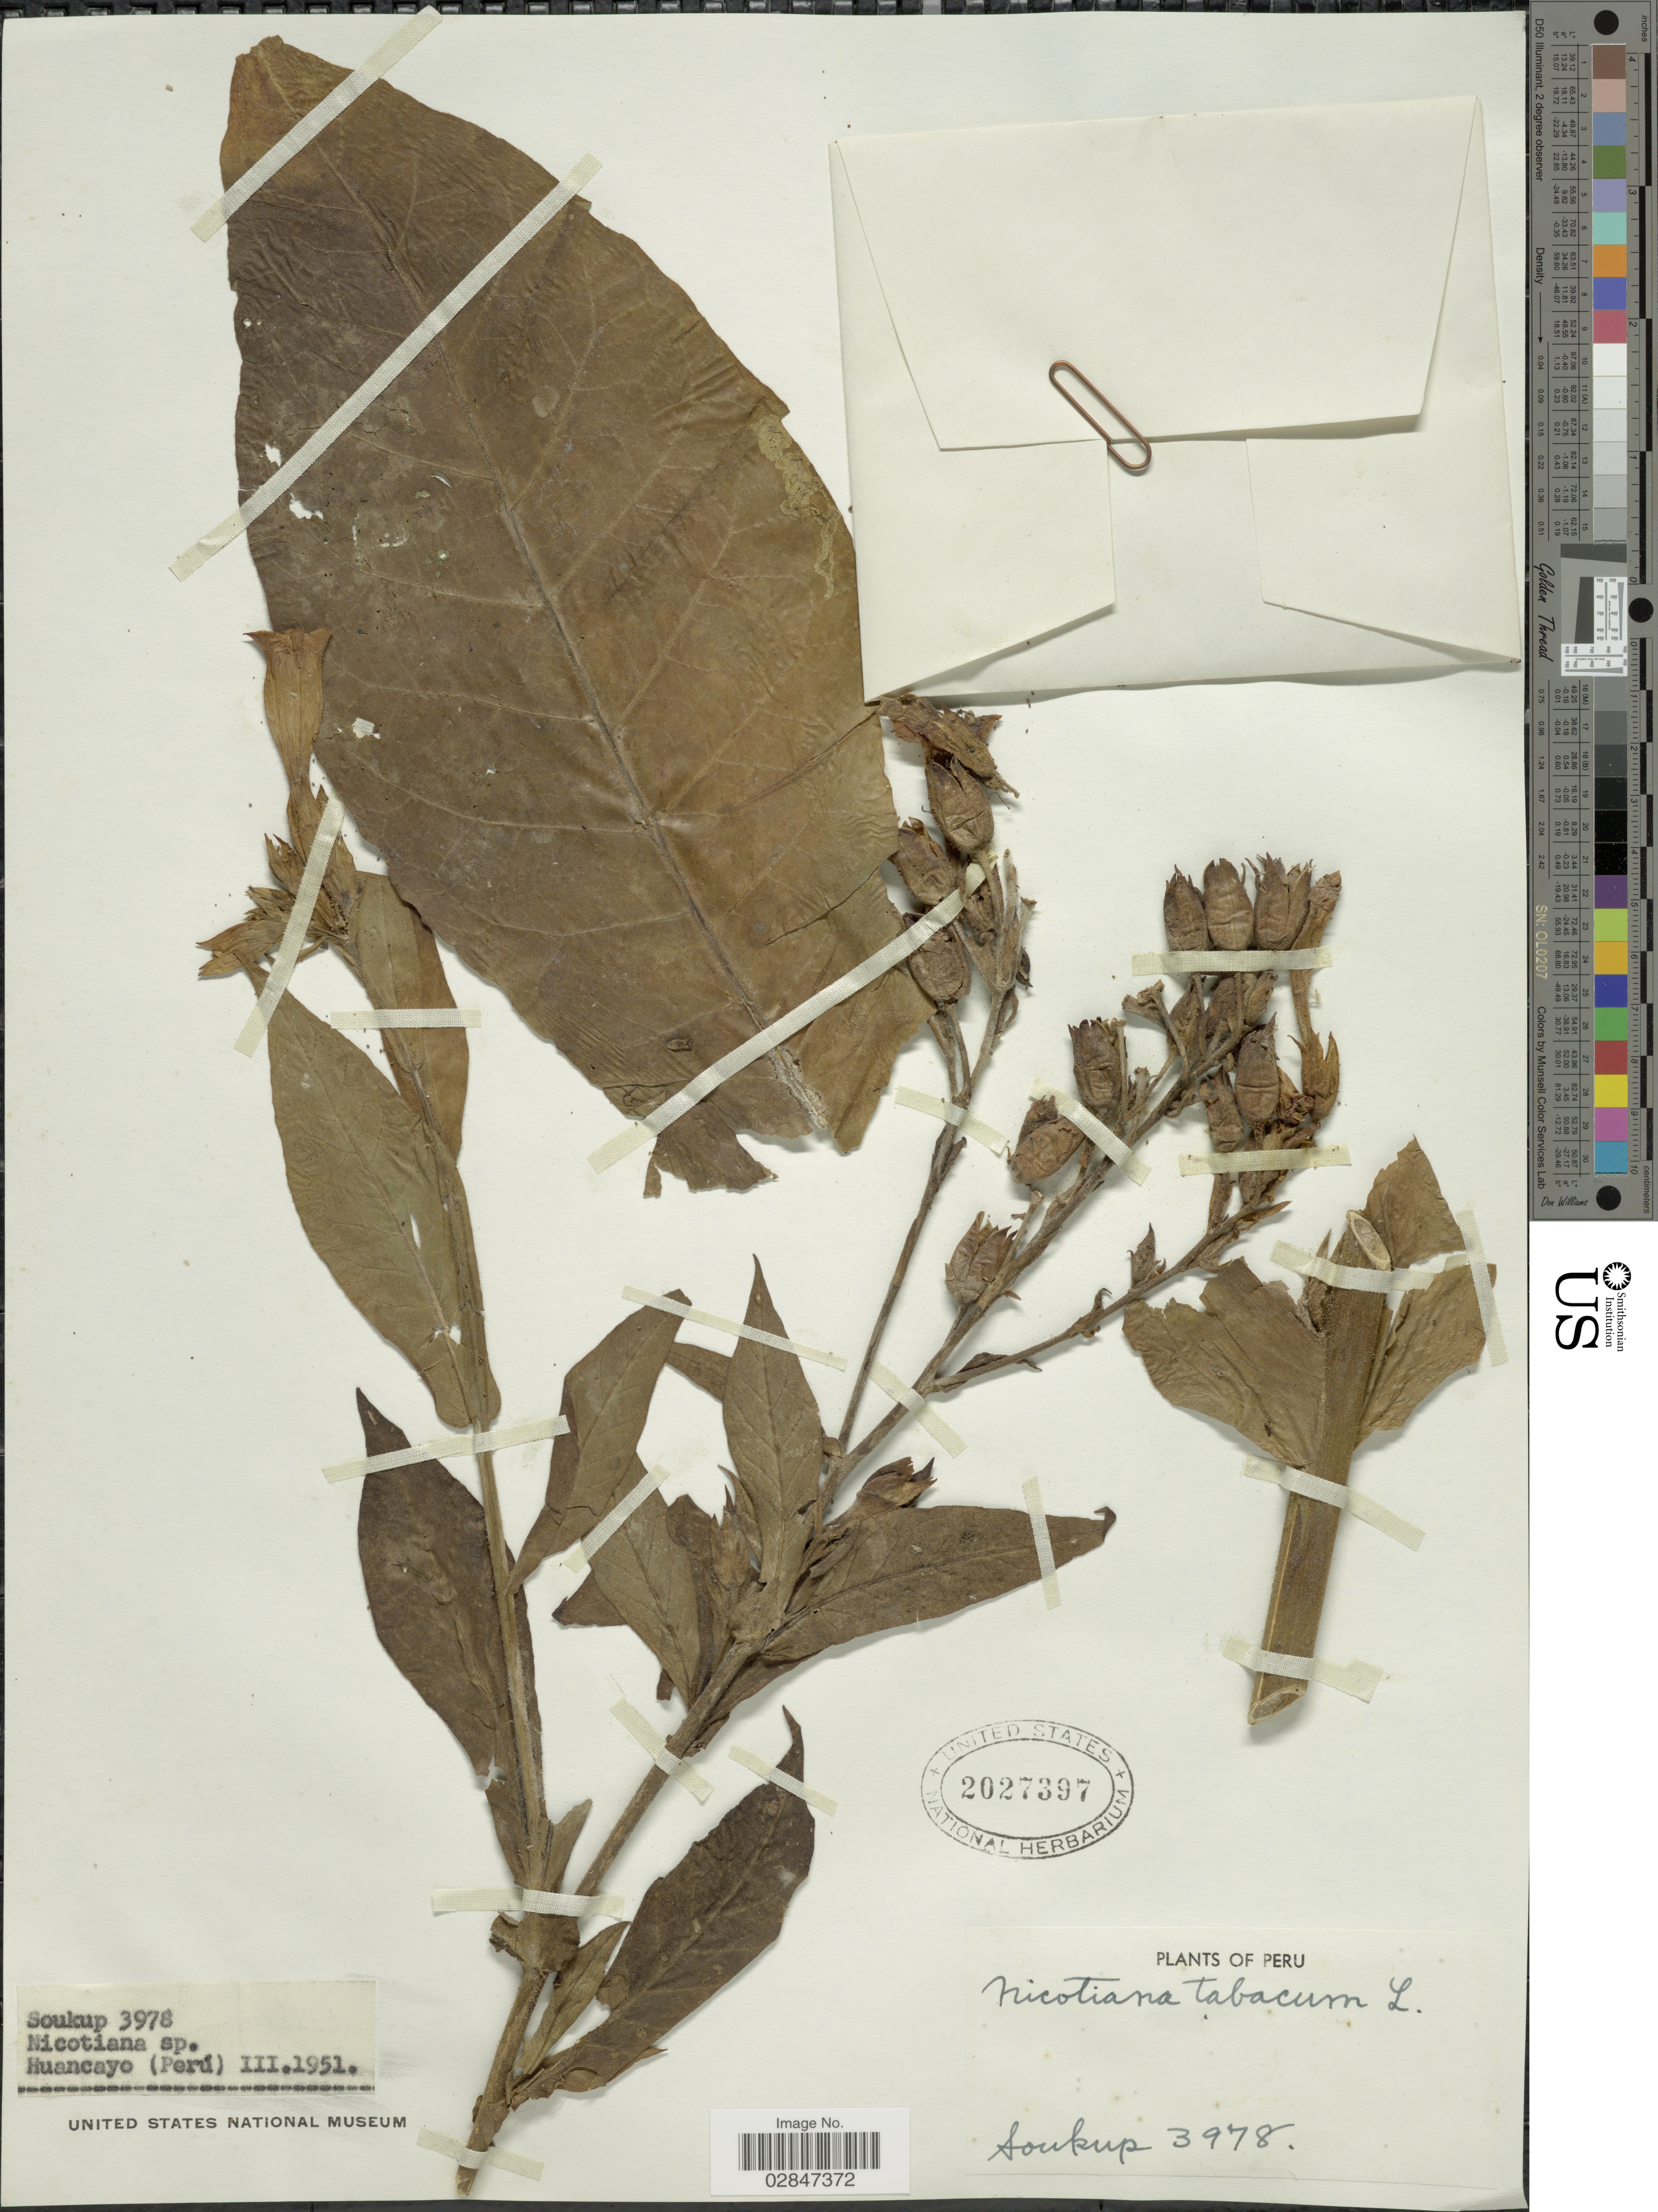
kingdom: Plantae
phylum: Tracheophyta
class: Magnoliopsida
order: Solanales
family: Solanaceae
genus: Nicotiana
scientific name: Nicotiana tabacum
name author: L.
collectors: J. Soukup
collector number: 3978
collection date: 1951-03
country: Peru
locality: Huancayo (Perú).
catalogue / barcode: US 2027397